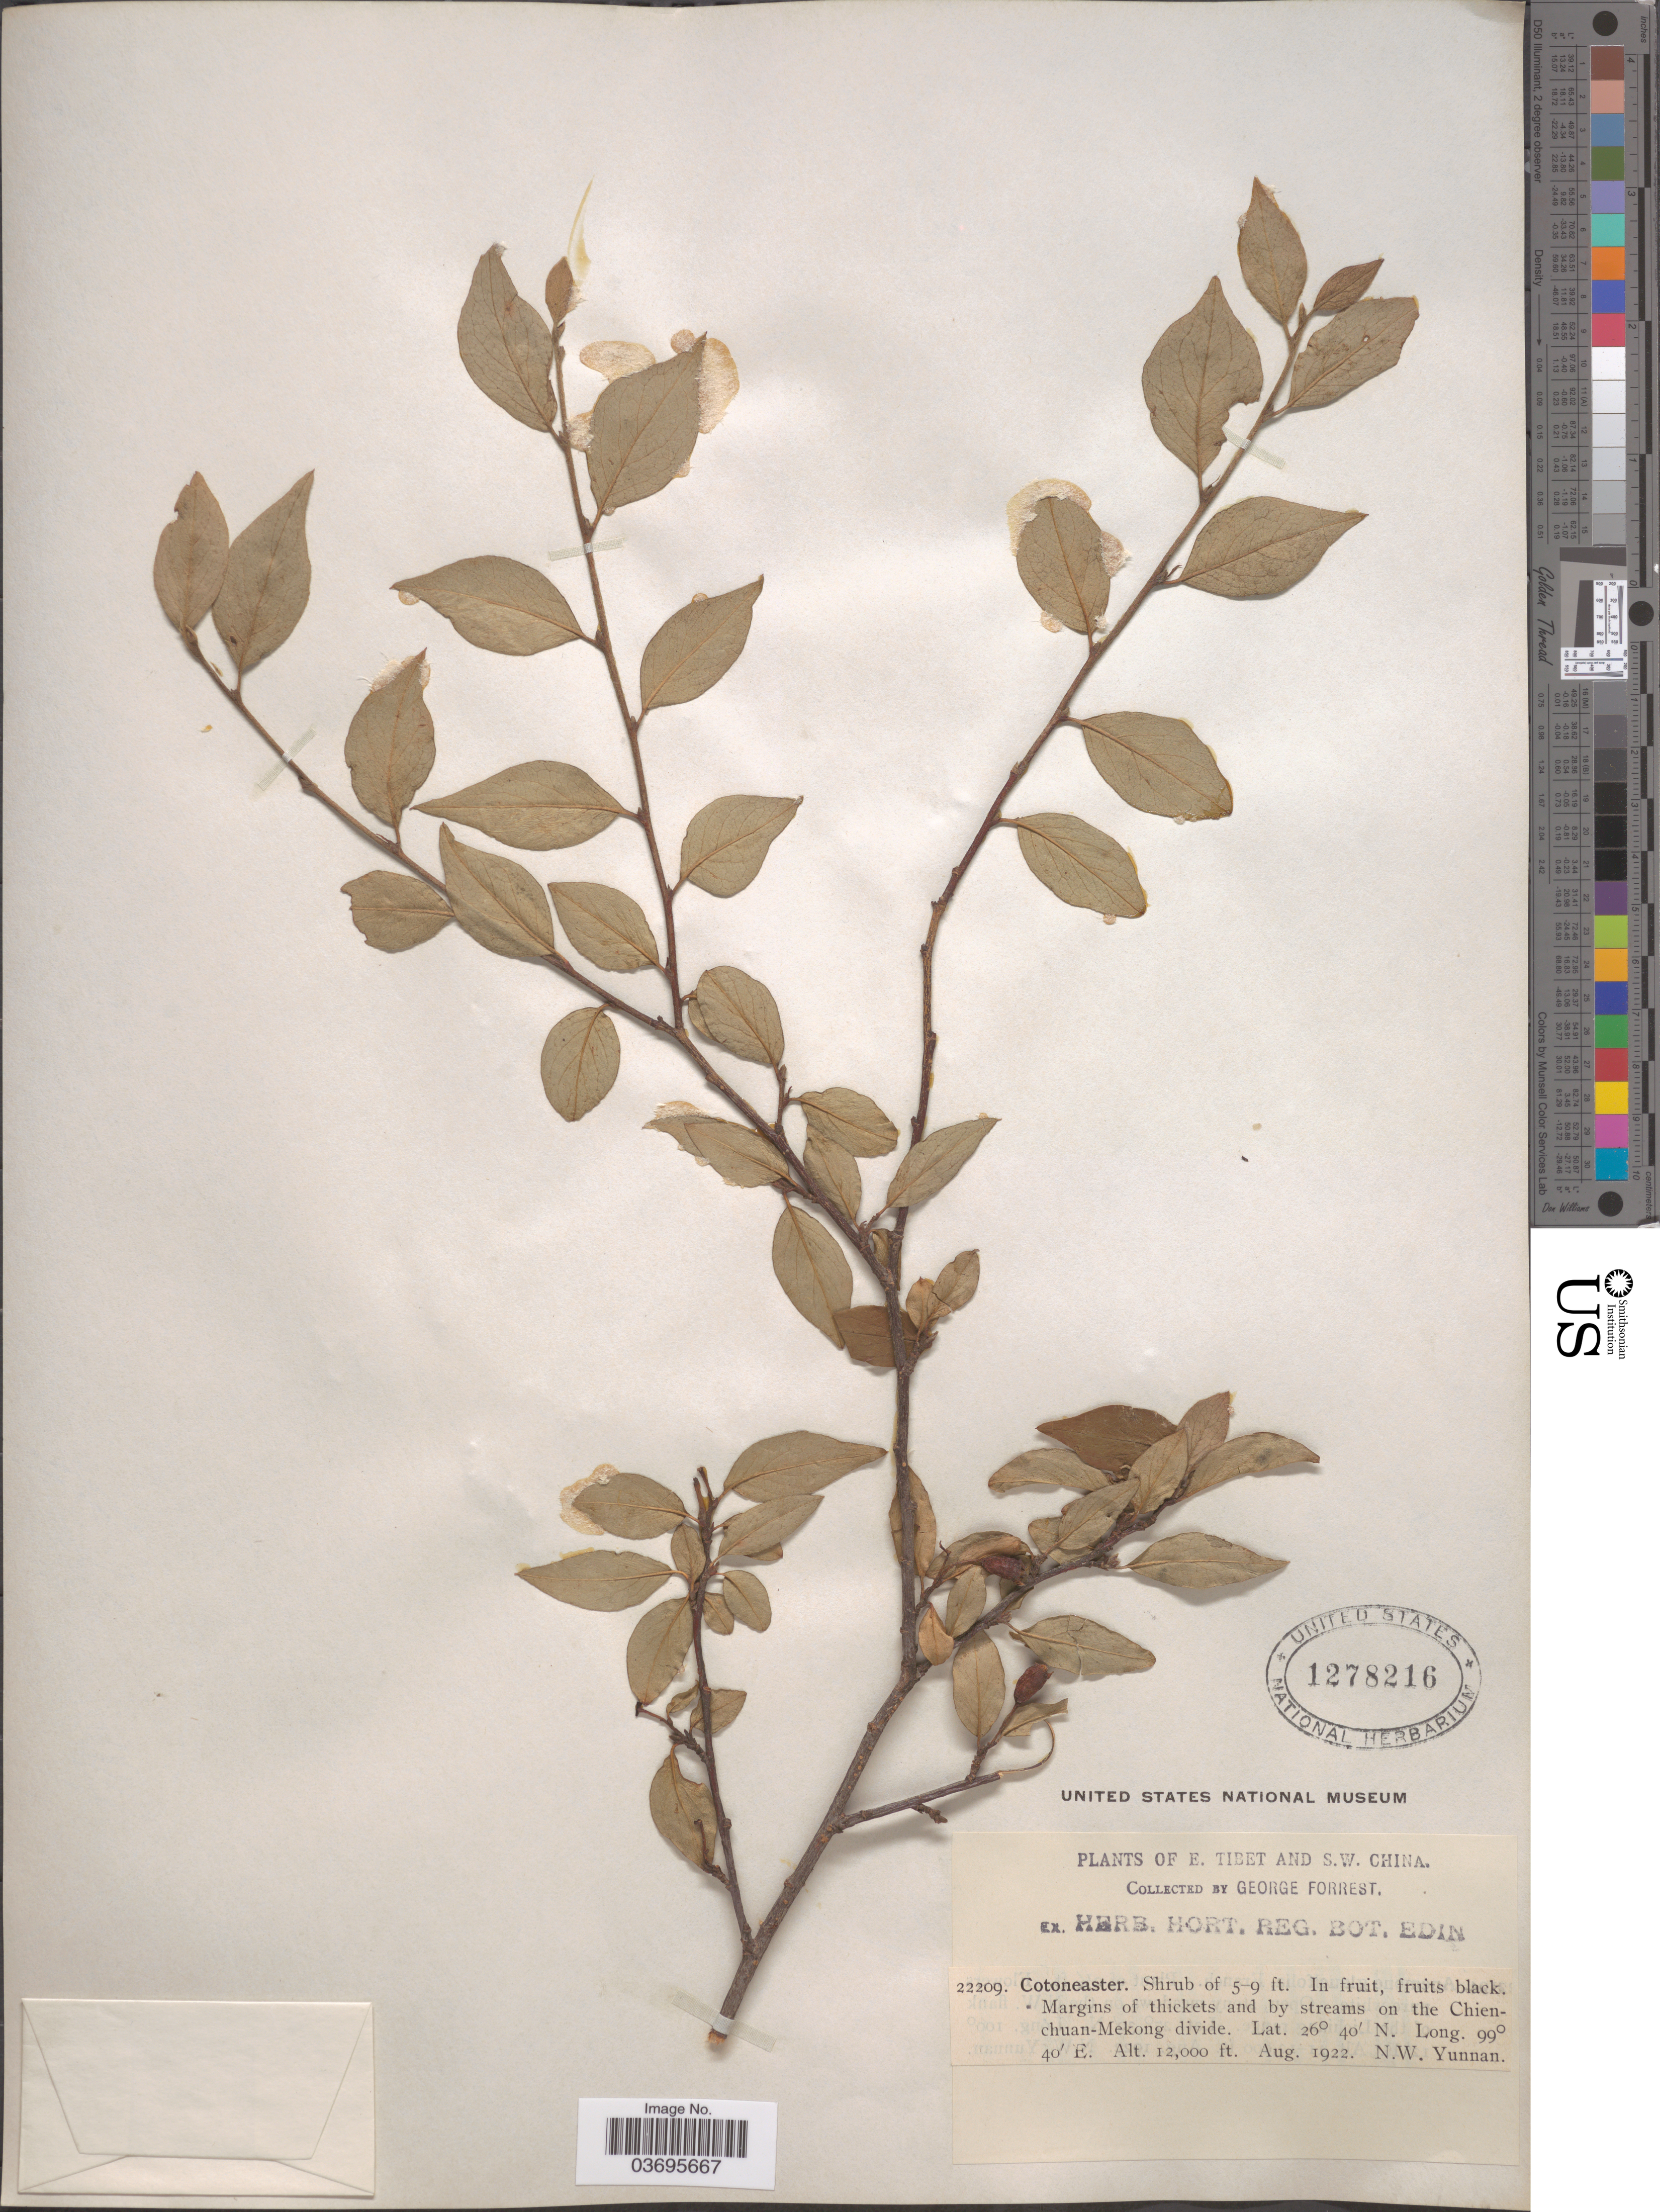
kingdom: Plantae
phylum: Tracheophyta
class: Magnoliopsida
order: Rosales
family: Rosaceae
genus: Cotoneaster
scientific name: Cotoneaster sp.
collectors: G. Forrest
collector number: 22209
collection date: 1922-08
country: China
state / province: Yunnan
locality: E. Tibet and S.W. China. On the Chien-chuan-Mekong divide. N.W. Yunnan.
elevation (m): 3658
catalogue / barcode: US 1278216